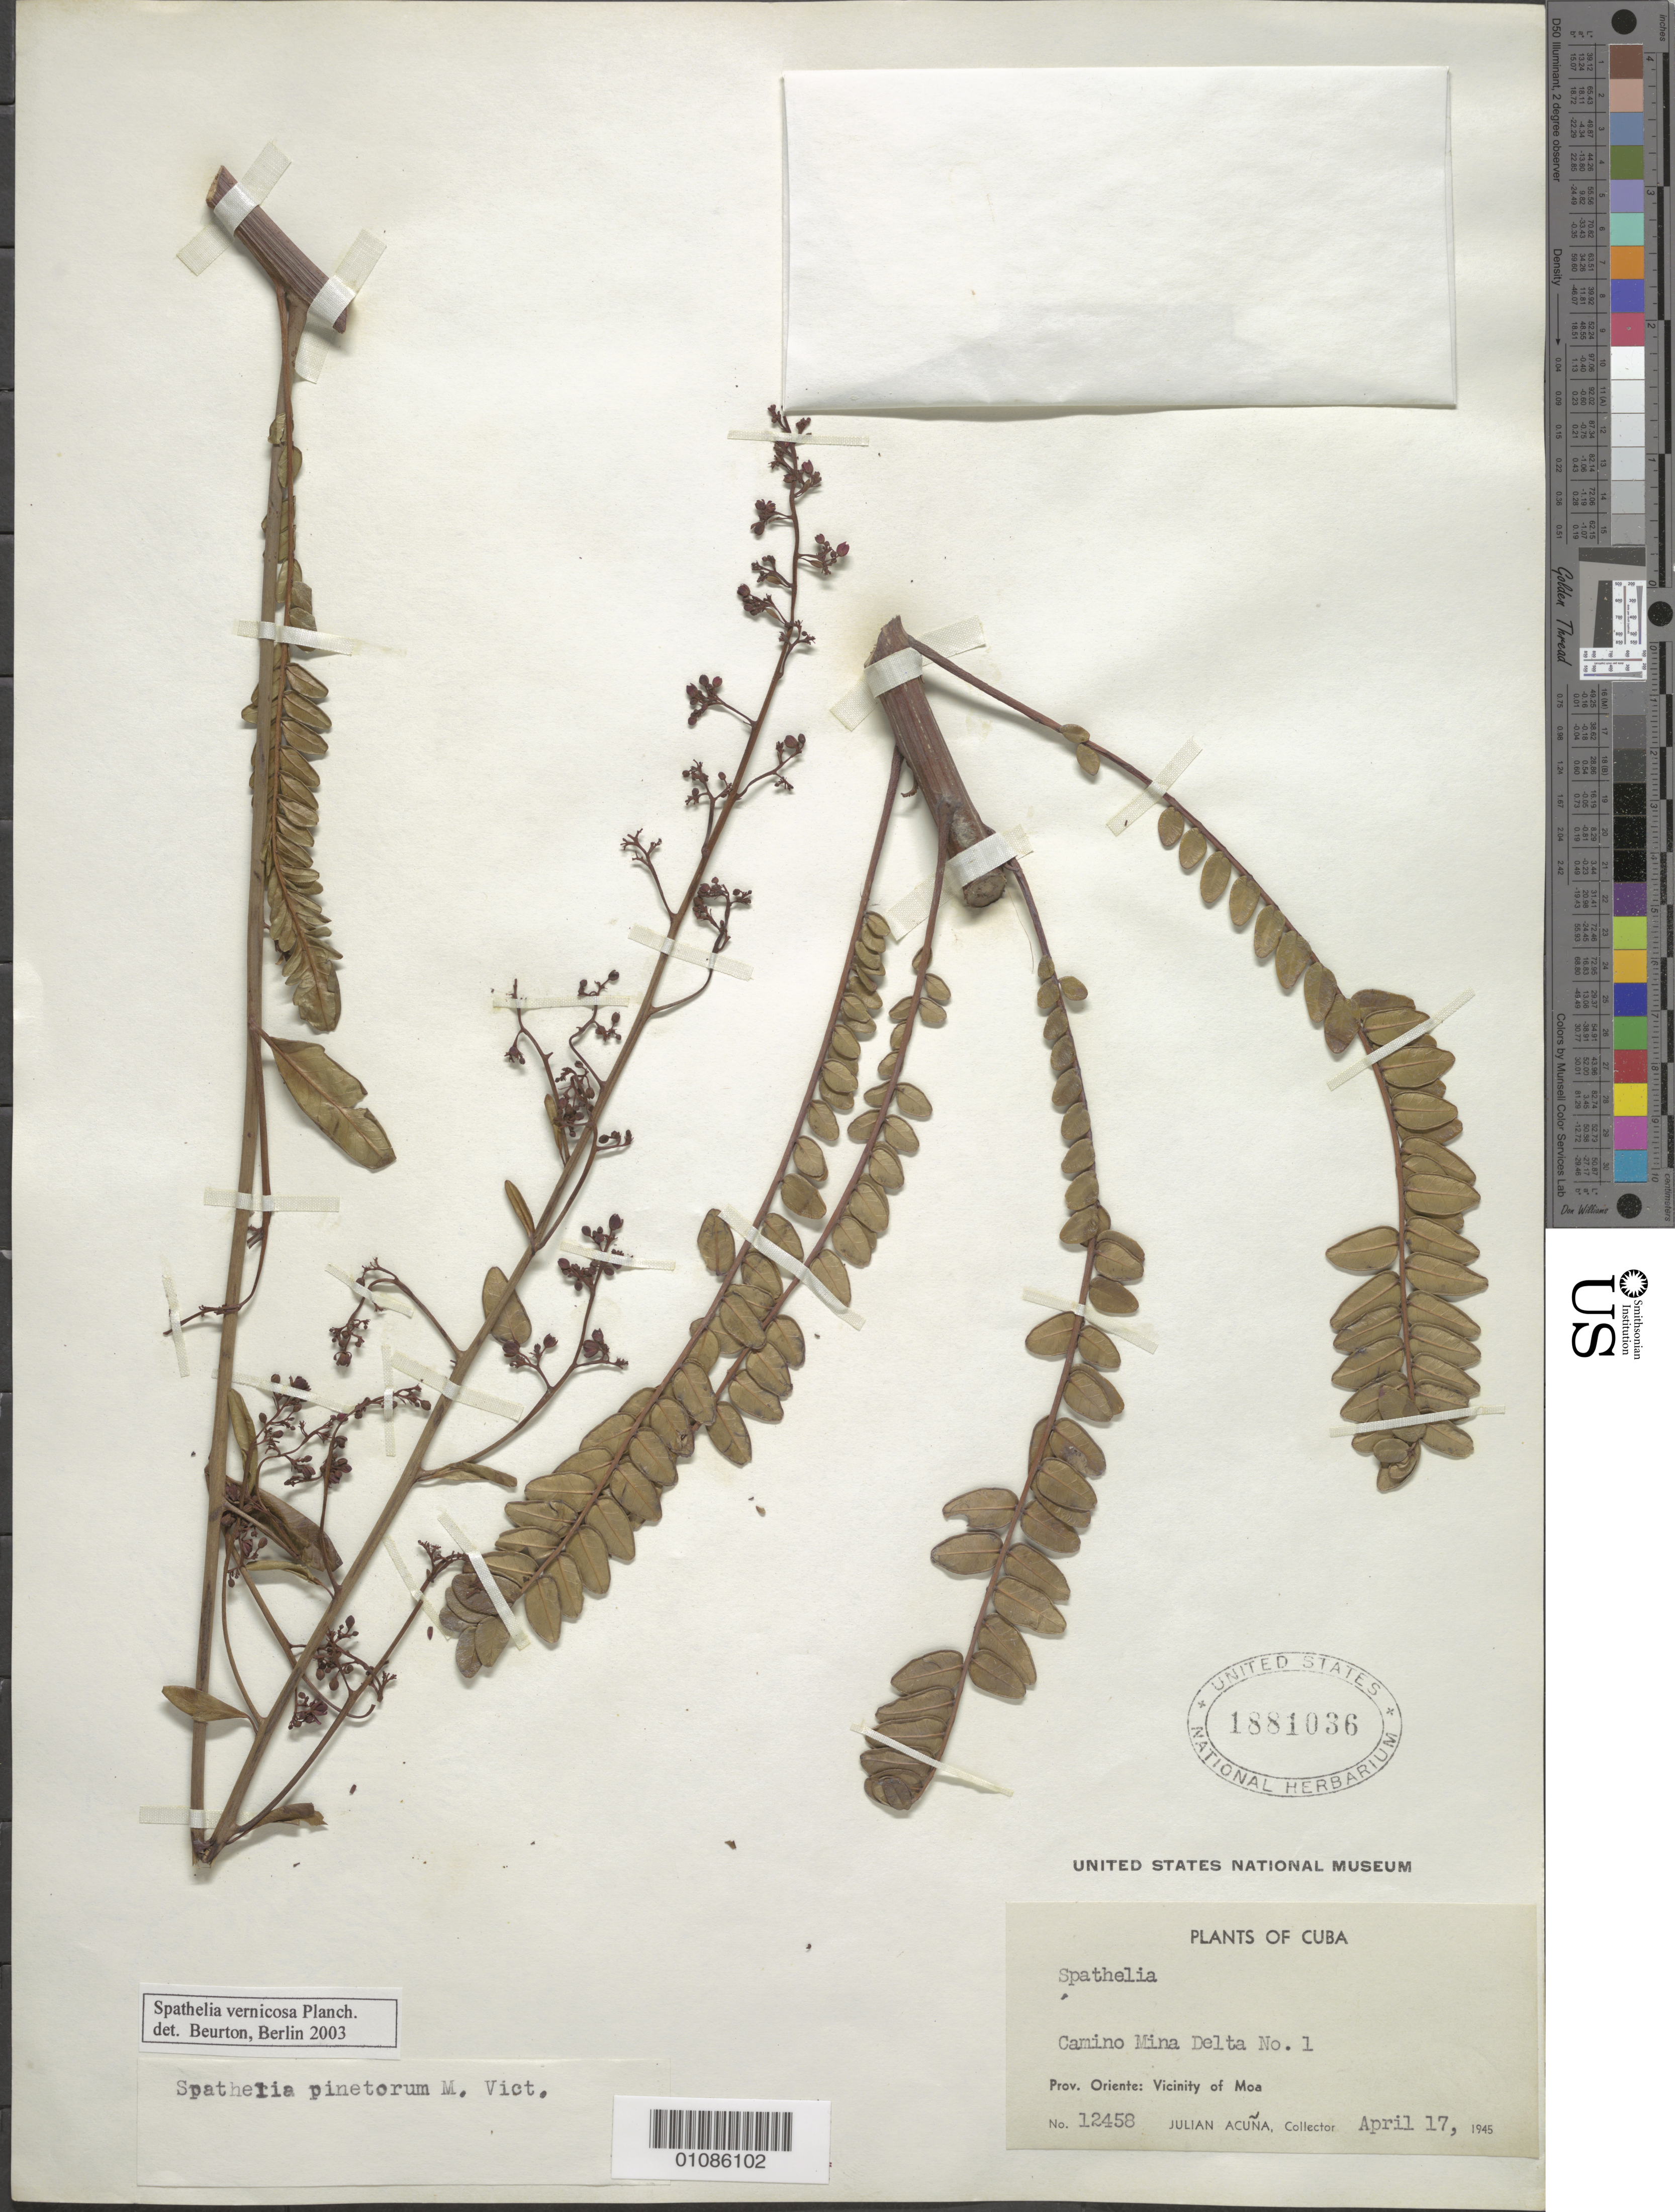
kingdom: Plantae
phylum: Tracheophyta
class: Magnoliopsida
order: Sapindales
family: Rutaceae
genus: Spathelia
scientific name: Spathelia vernicosa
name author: Planch.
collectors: J. Acuña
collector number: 12458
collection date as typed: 17 Apr 1945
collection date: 1945-04-17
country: Cuba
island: Cuba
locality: Oriente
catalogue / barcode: US 1881036